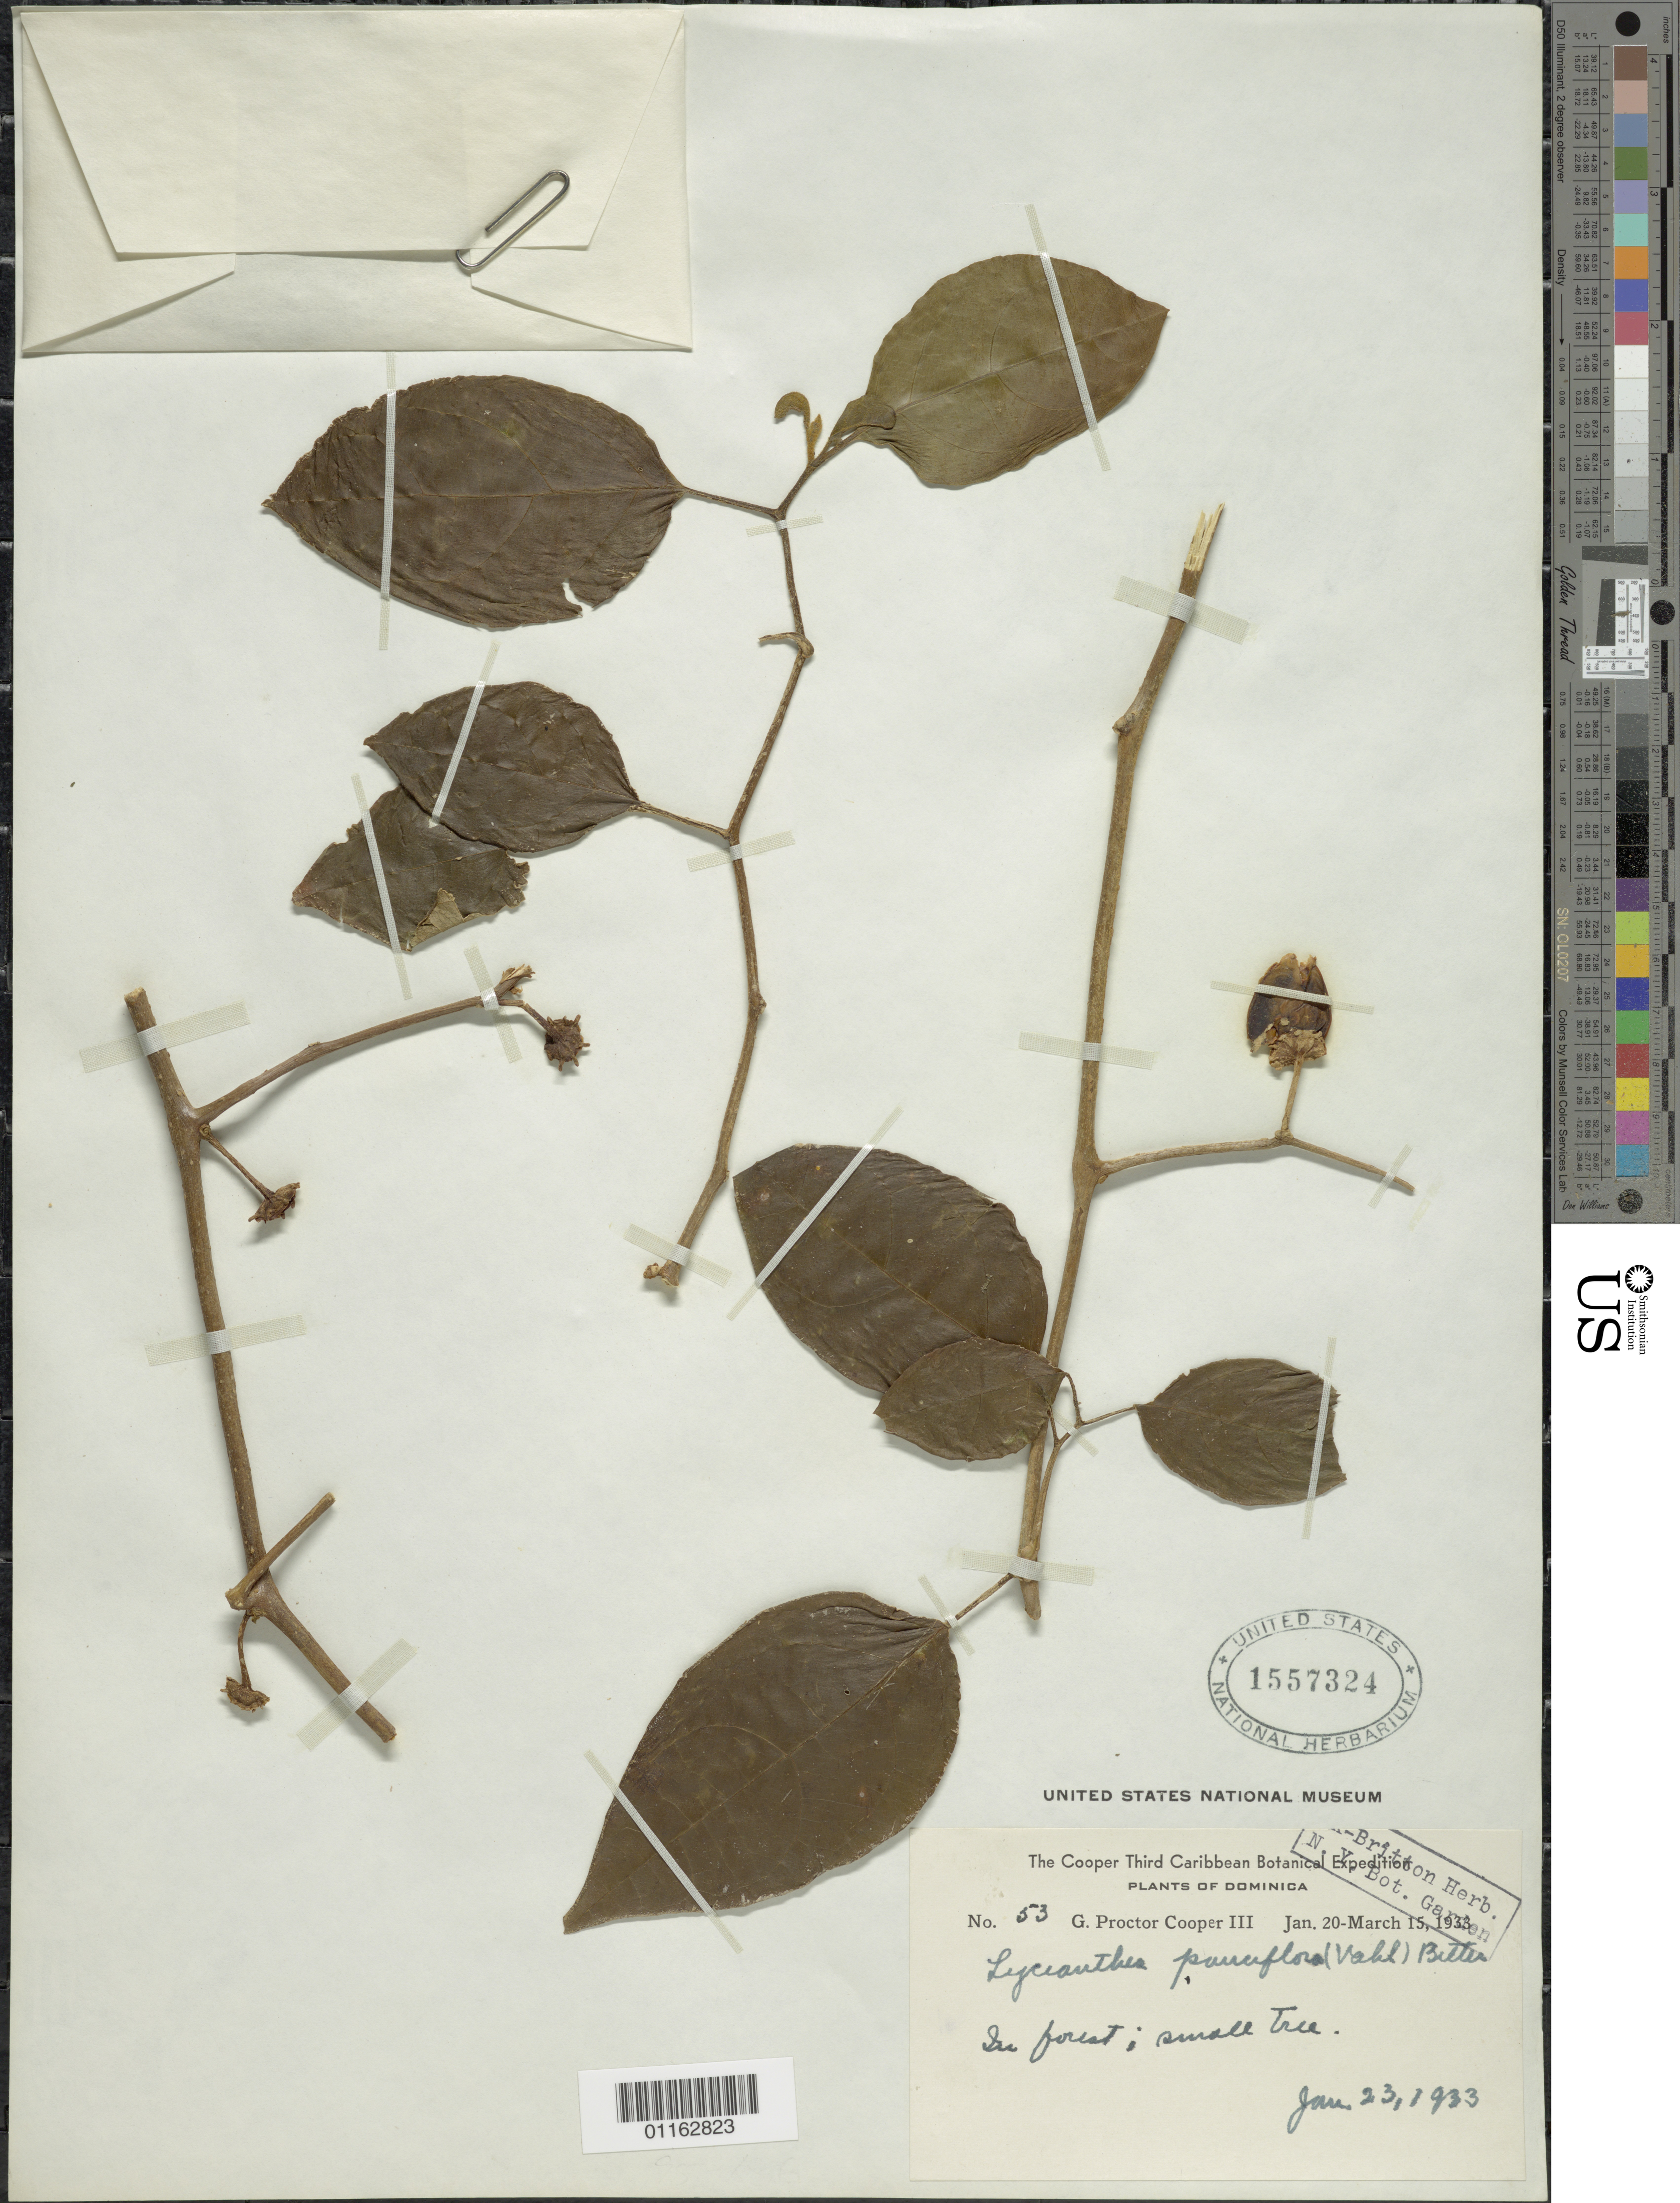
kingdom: Plantae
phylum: Tracheophyta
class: Magnoliopsida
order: Solanales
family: Solanaceae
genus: Lycianthes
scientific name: Lycianthes pauciflora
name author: (Vahl) Bitter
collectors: G. Cooper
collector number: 53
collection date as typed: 23 Jan 1933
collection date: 1933-01-23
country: Dominica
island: Dominica I.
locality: in forest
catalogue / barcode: US 1557324